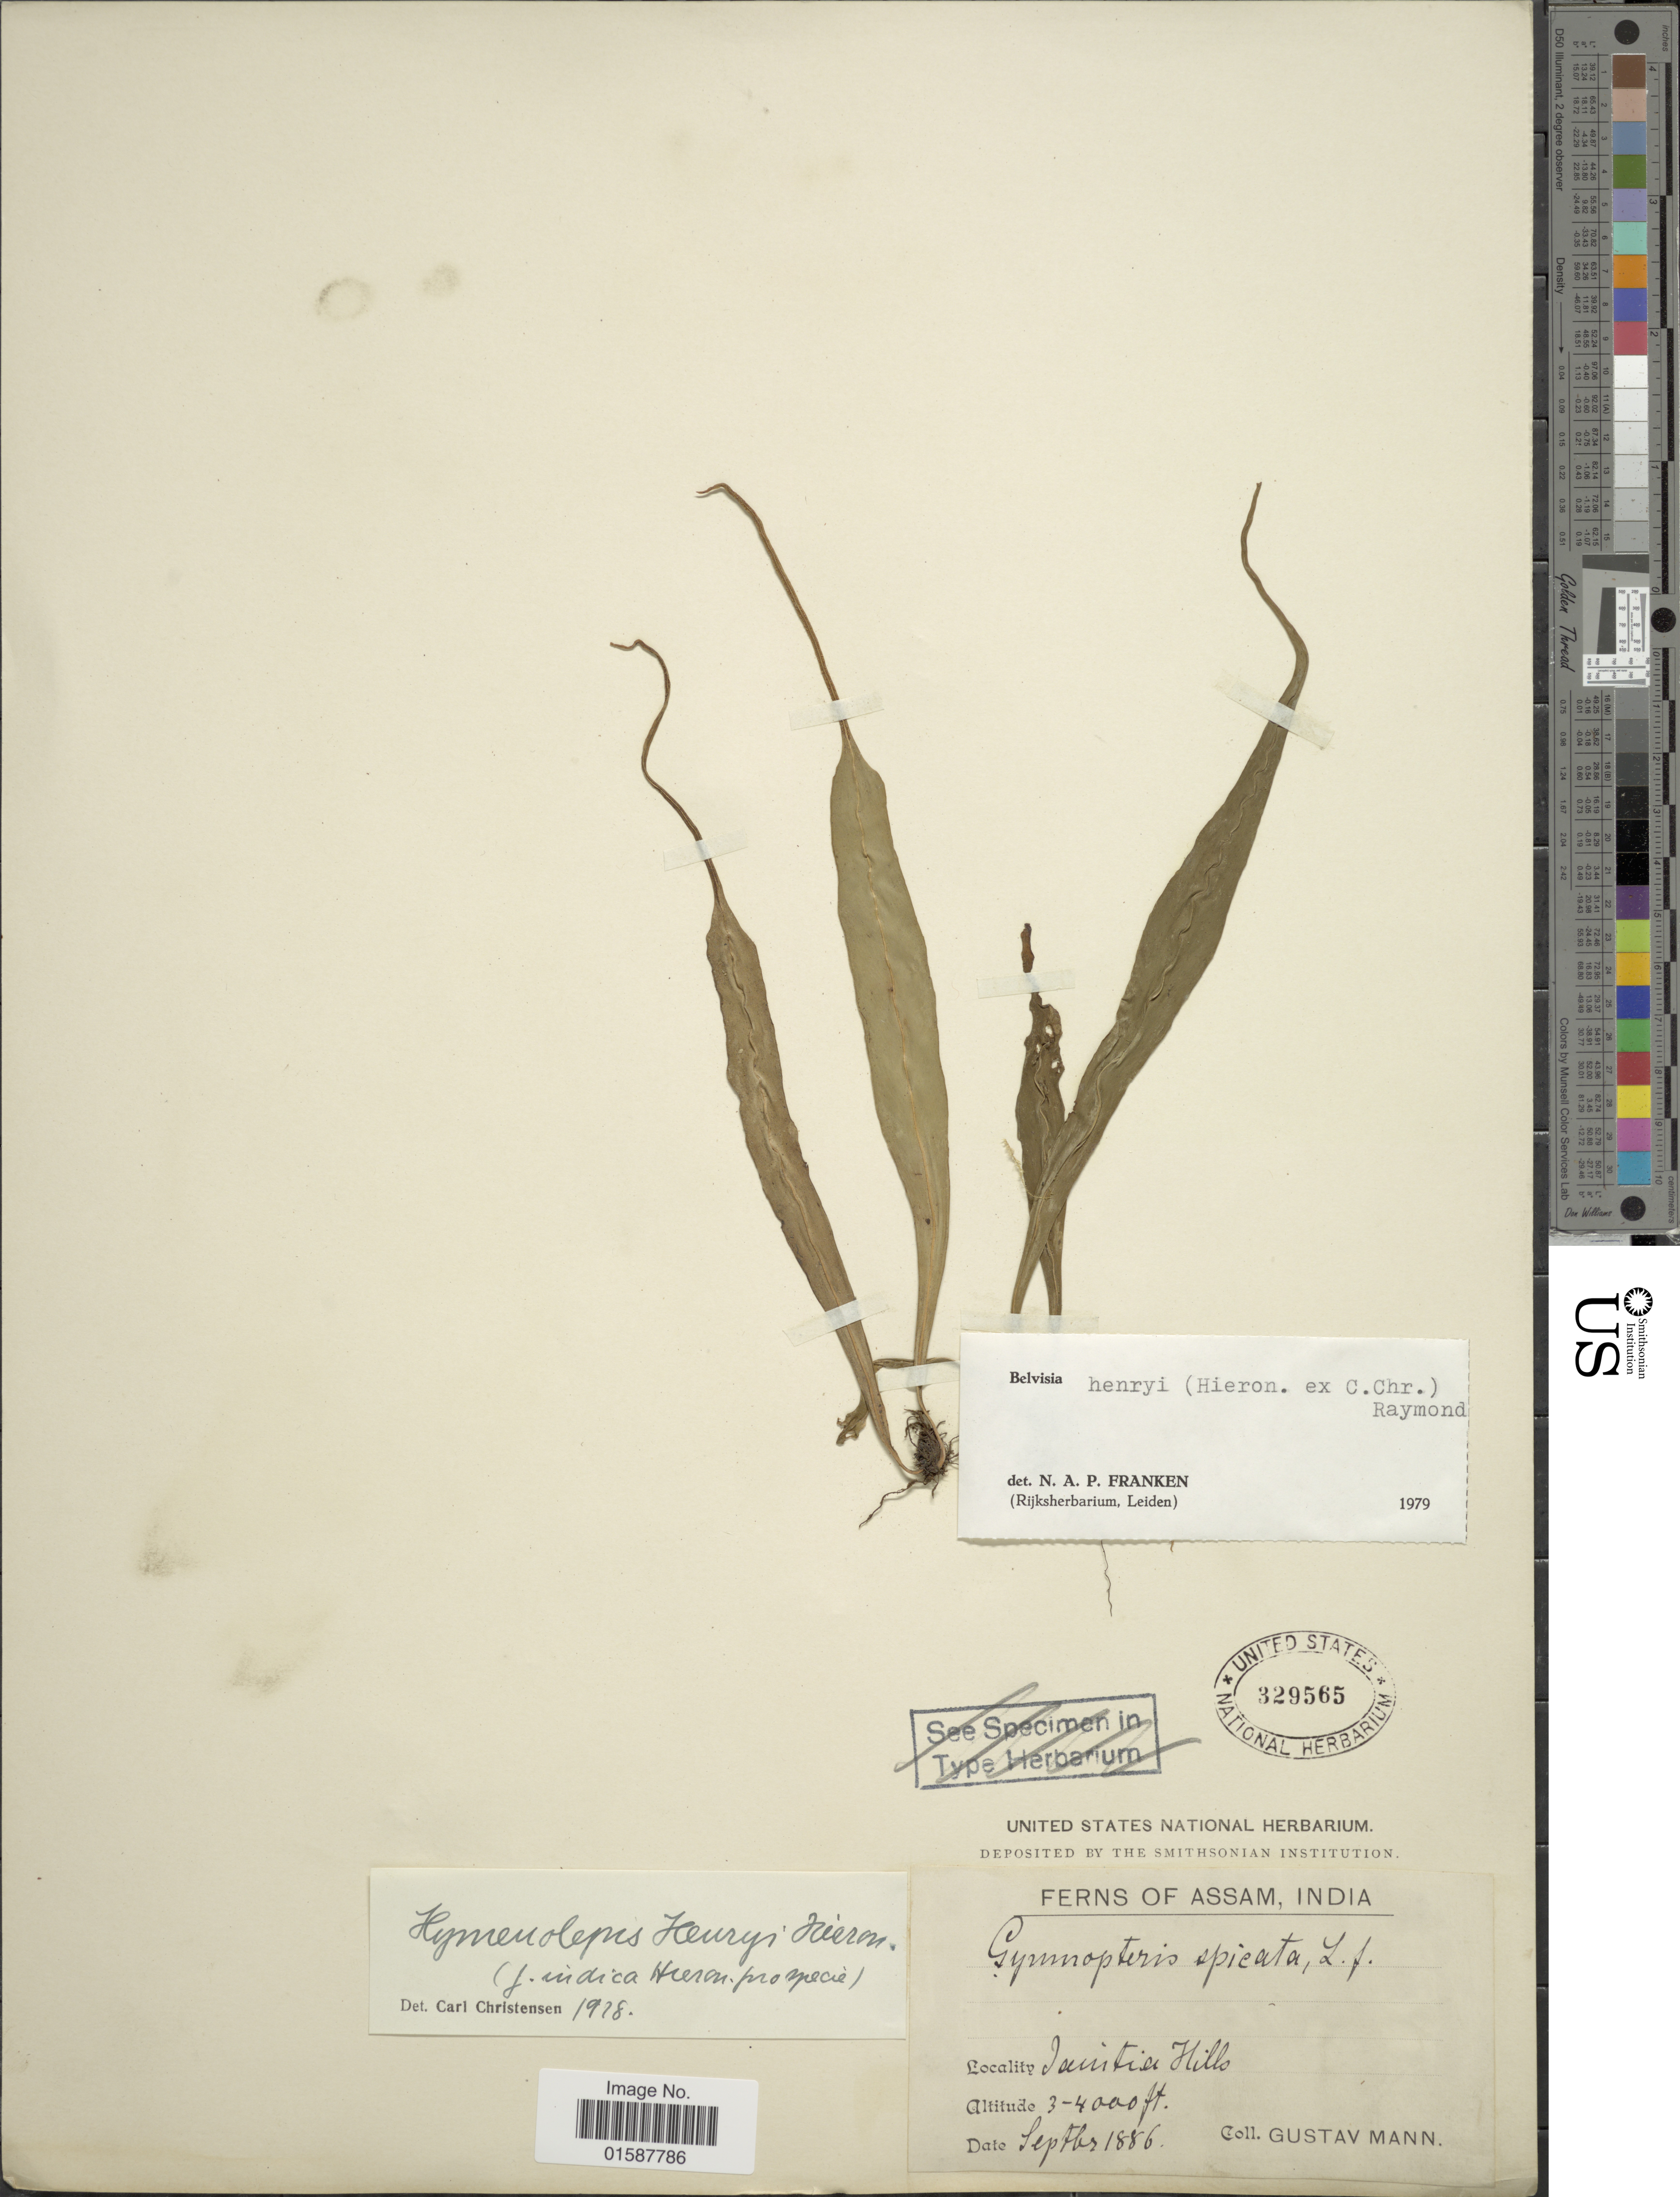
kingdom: Plantae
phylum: Tracheophyta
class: Polypodiopsida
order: Polypodiales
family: Polypodiaceae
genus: Lepisorus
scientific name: Lepisorus henryi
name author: (Hieron. ex C. Chr.) Li S. Wang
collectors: G. Mann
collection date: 1886-09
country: India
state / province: Assam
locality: Assam, Jaintia Hills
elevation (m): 914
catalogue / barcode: US 329565